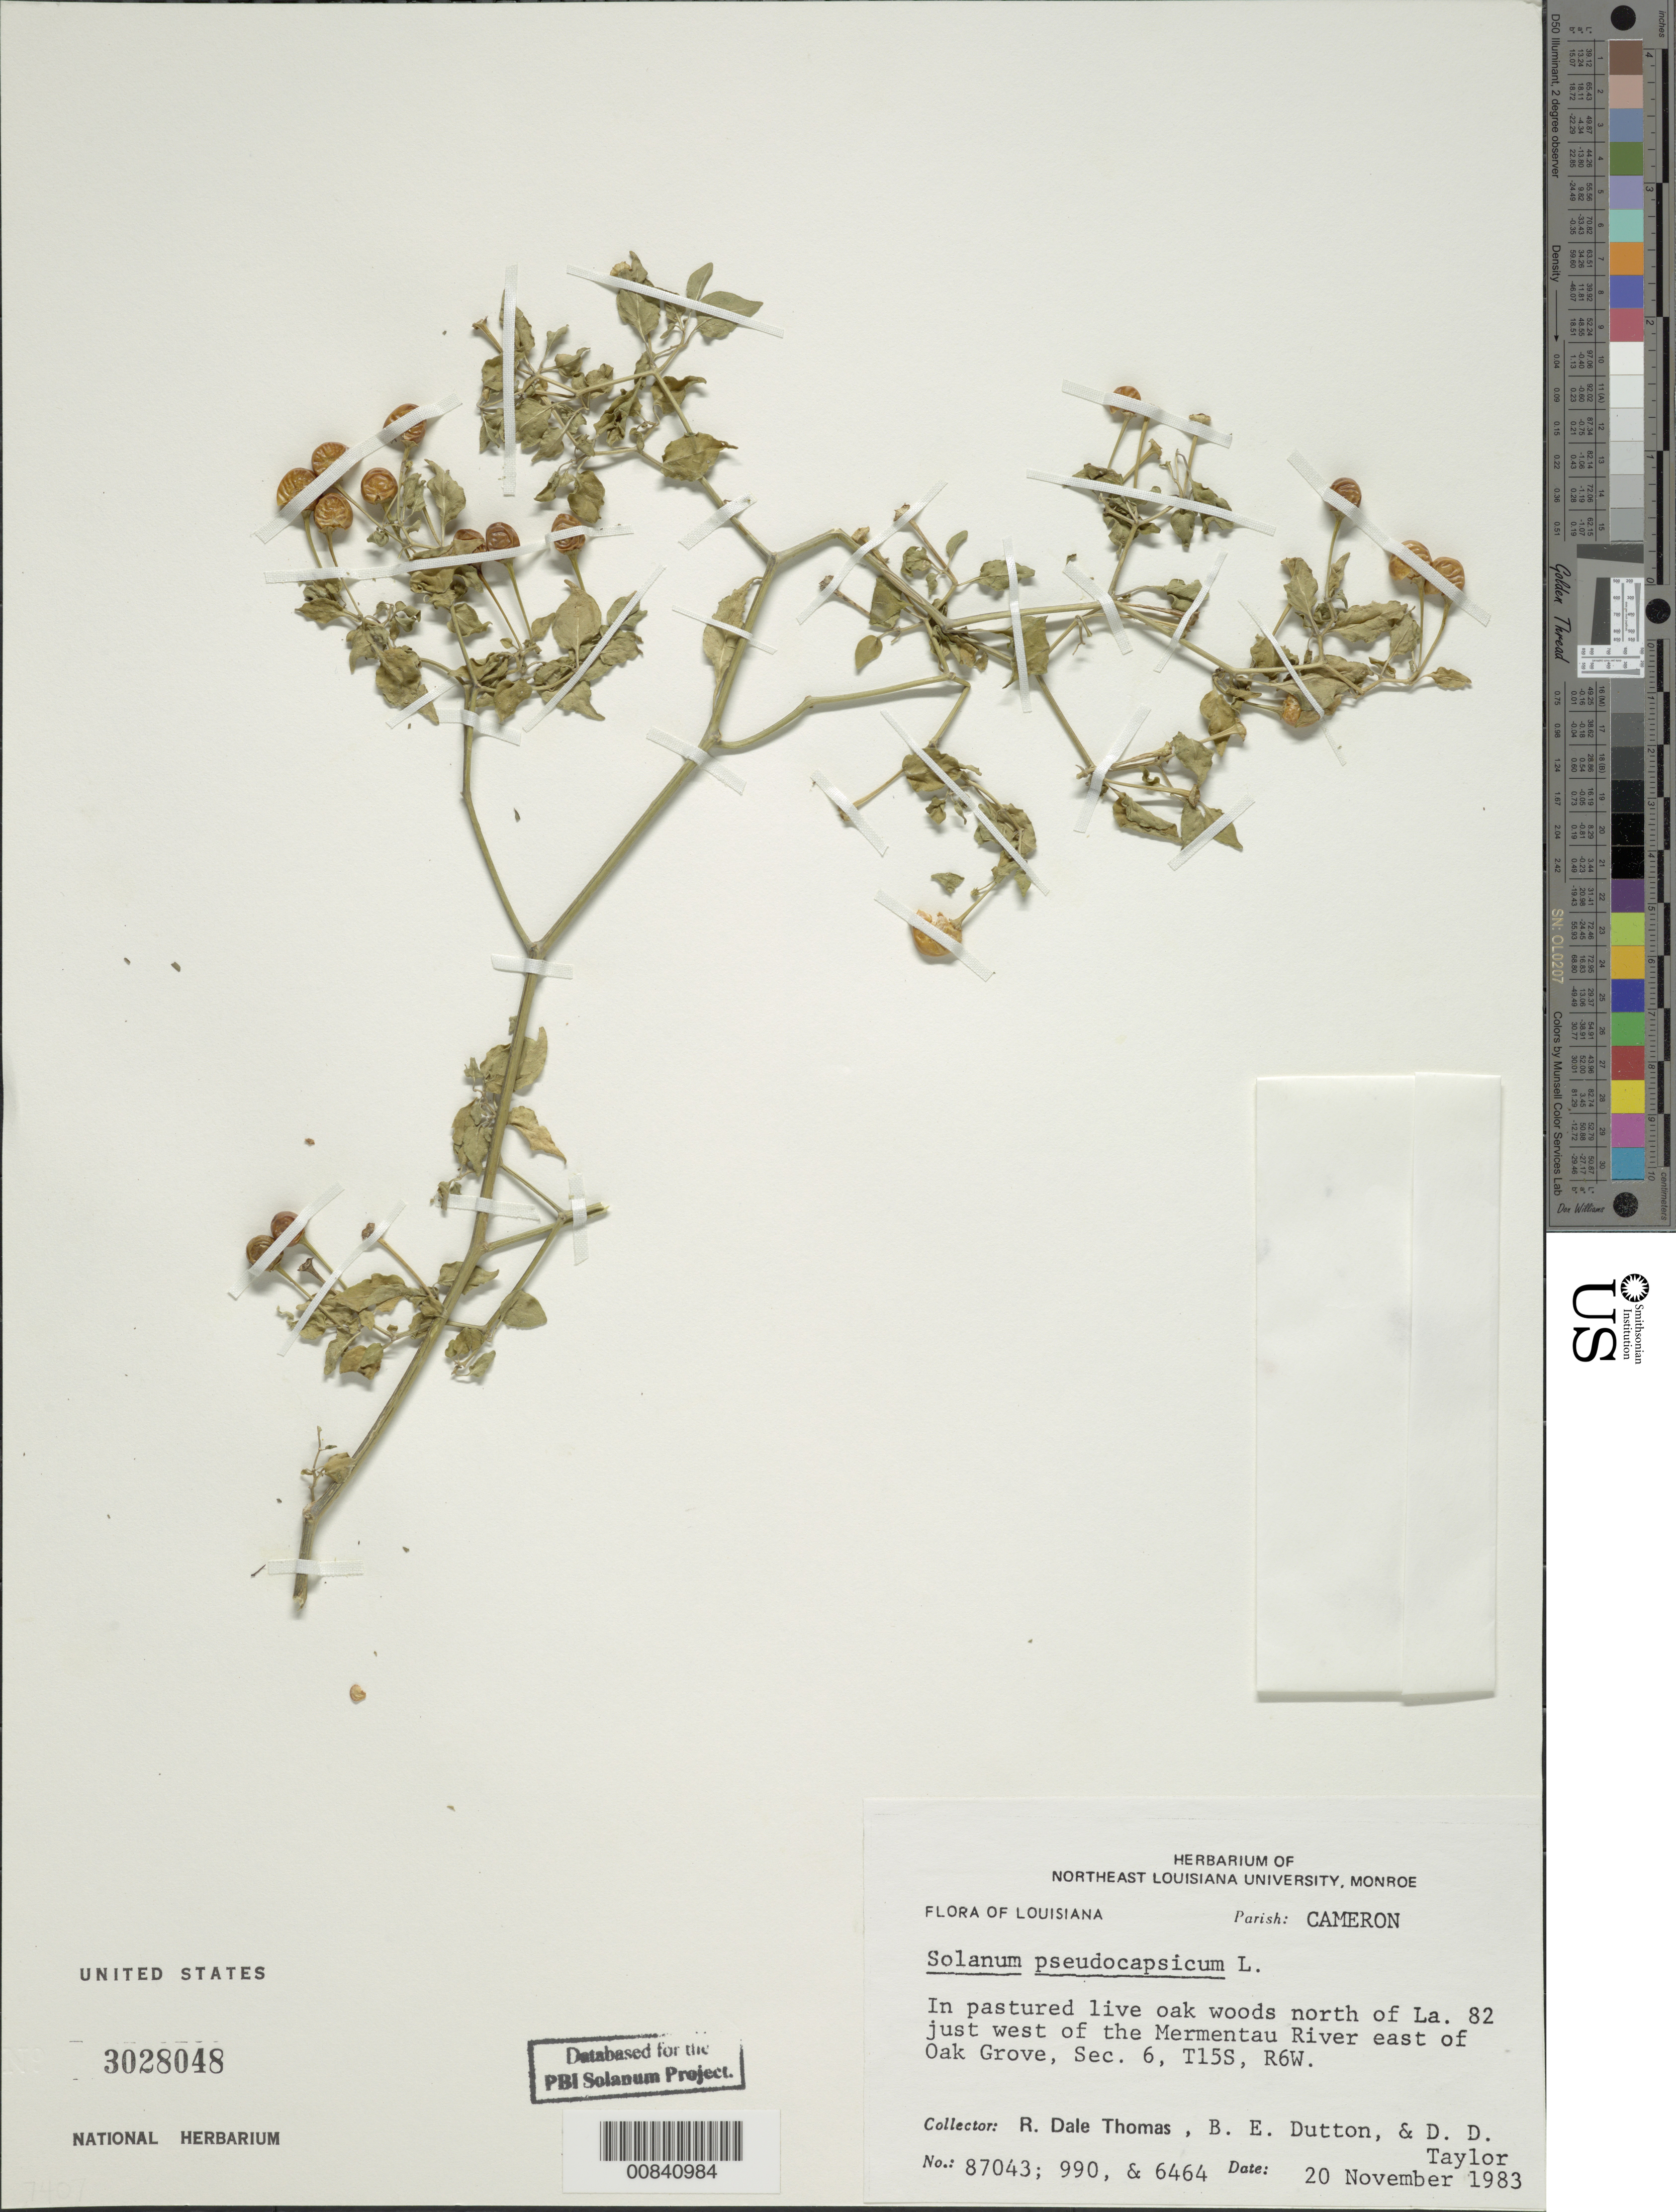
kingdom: Plantae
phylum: Tracheophyta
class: Magnoliopsida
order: Solanales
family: Solanaceae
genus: Solanum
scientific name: Solanum pseudocapsicum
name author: L.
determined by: Nee, Michael H.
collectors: R. Thomas, B. Dutton & D. Taylor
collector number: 87043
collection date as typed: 20 Nov 1983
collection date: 1983-11-20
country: United States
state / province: Louisiana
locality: Parish: Cameron. North of LA 82 just W of the Mermentau River E of Oak Grove, Sec. 6 T15S, R6W.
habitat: In pastured live oak woods.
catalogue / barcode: US 3028048